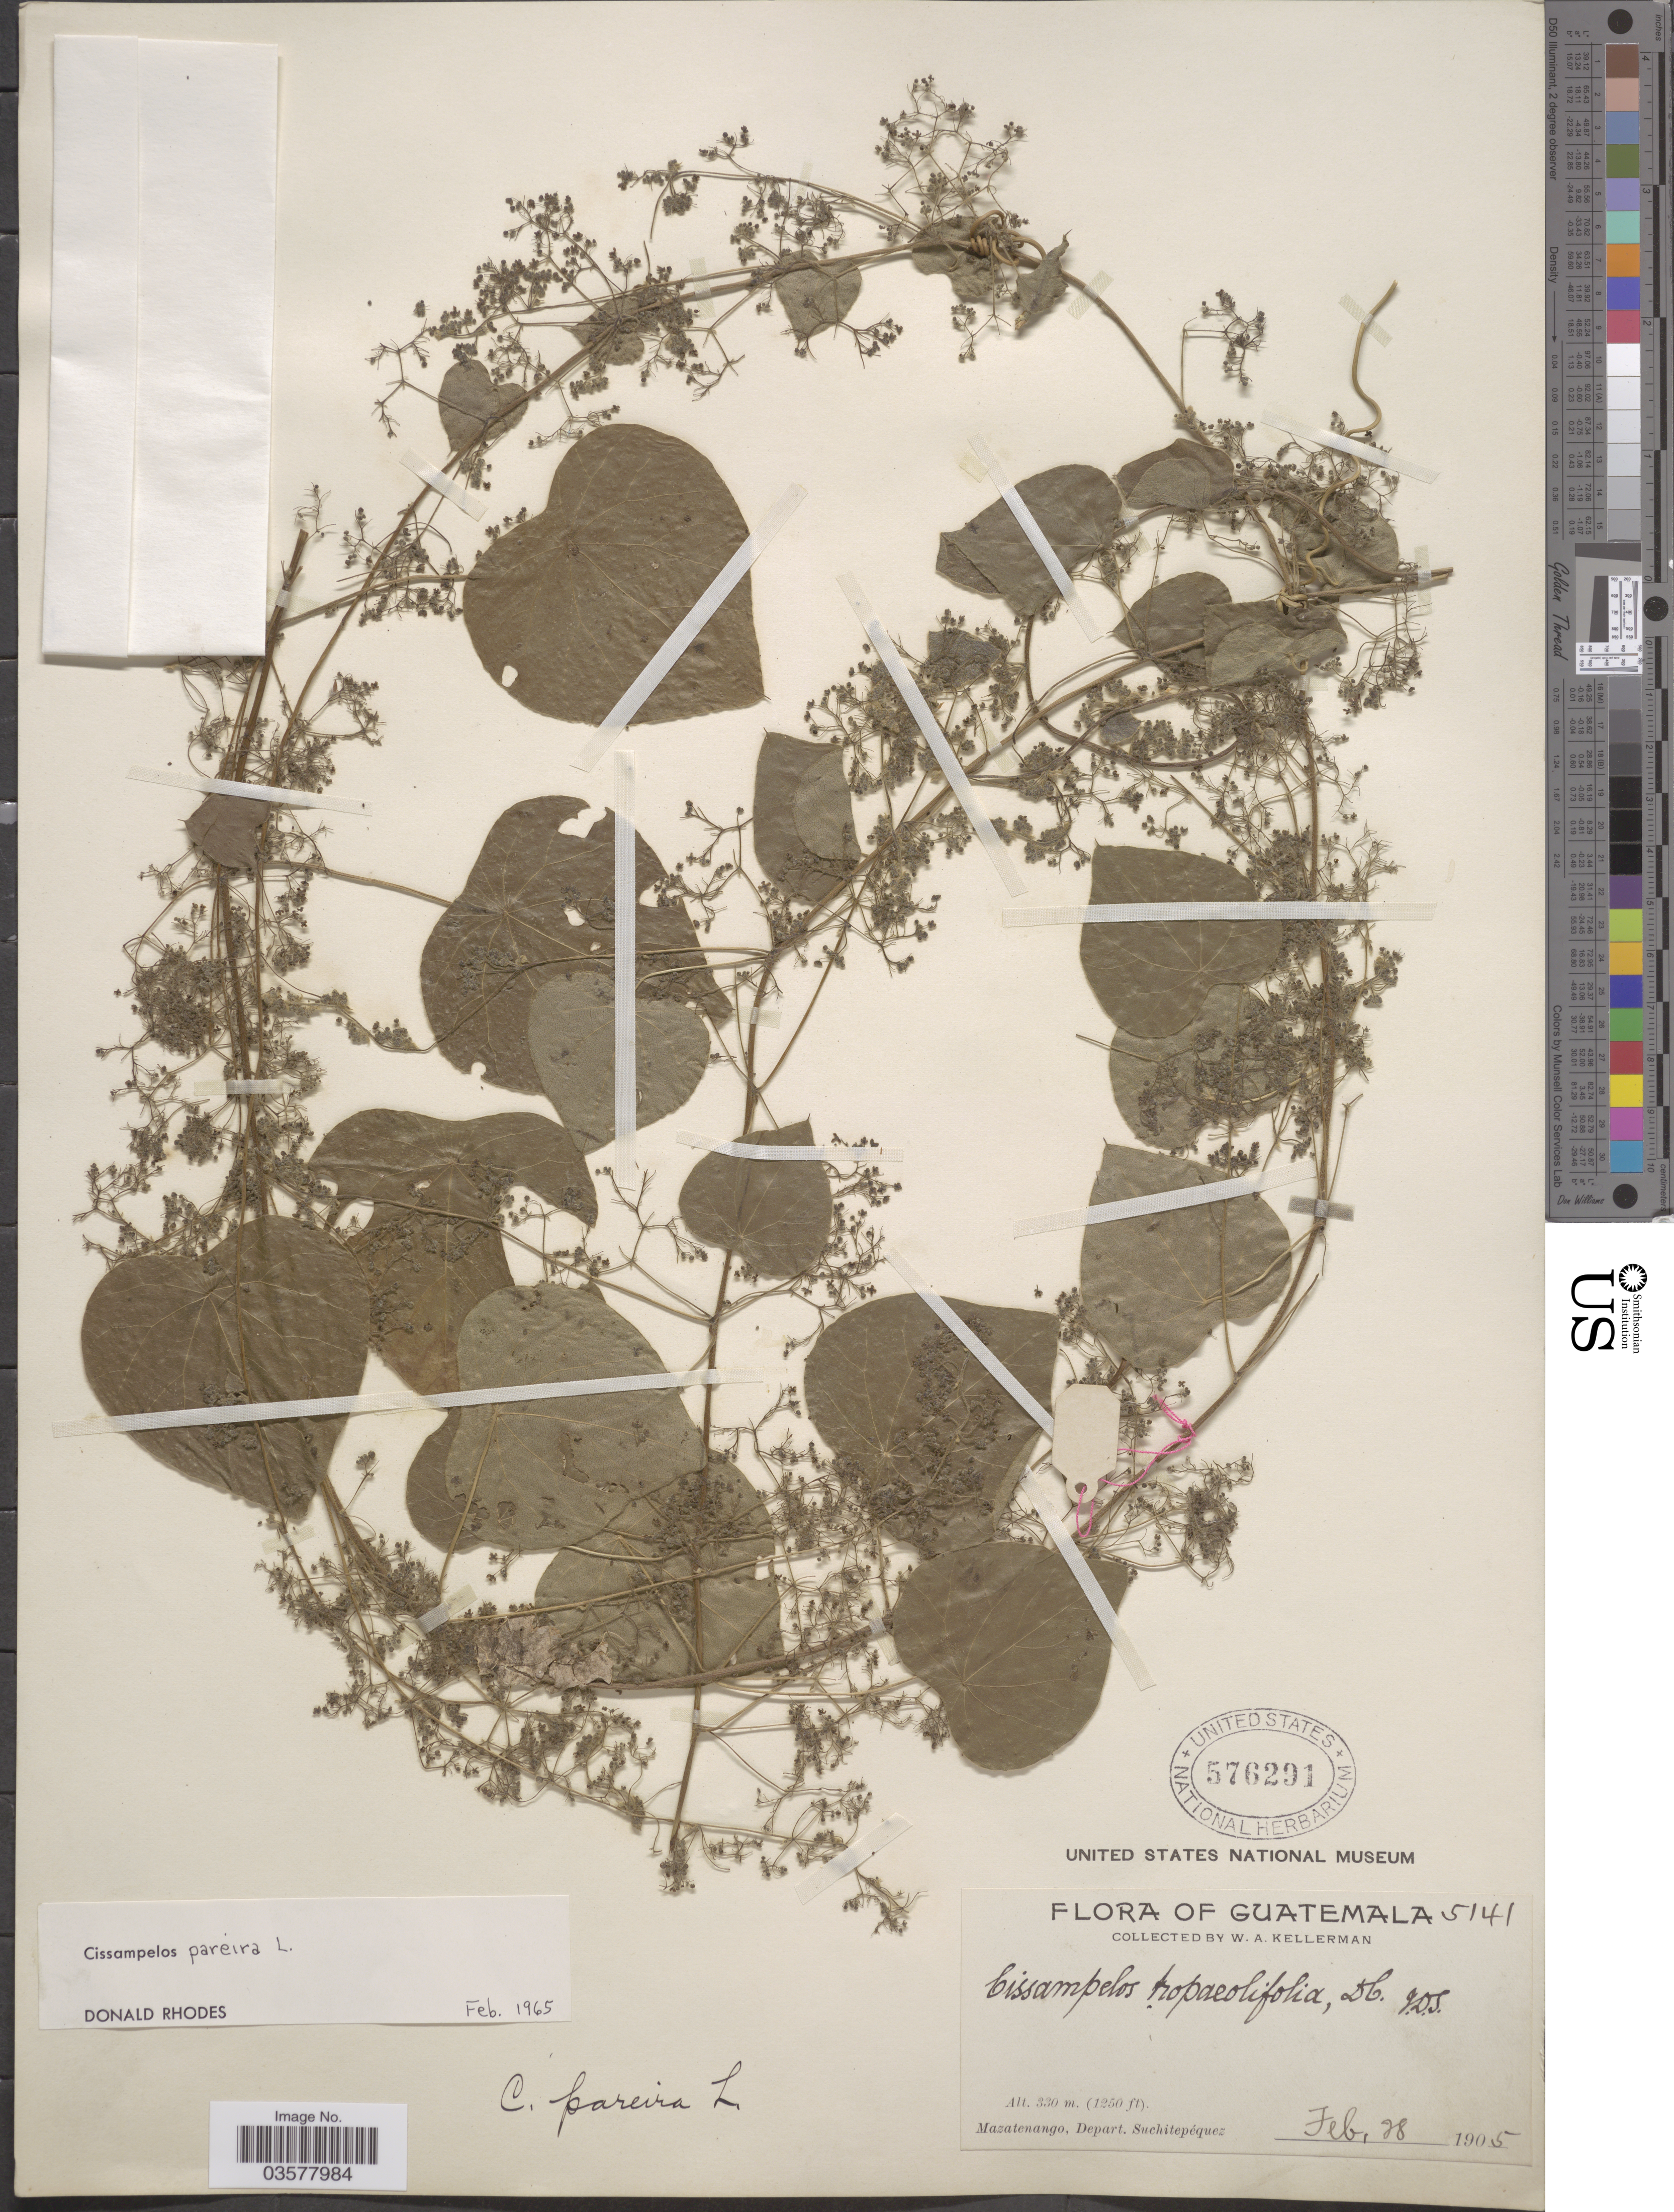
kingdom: Plantae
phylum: Tracheophyta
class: Magnoliopsida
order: Ranunculales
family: Menispermaceae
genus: Cissampelos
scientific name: Cissampelos pareira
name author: L.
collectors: W. Kellerman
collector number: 5141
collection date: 1905-02-28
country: Guatemala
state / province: Suchitepequez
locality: Mazatenango, Depart. Suchitepéquez.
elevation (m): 330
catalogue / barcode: US 576291